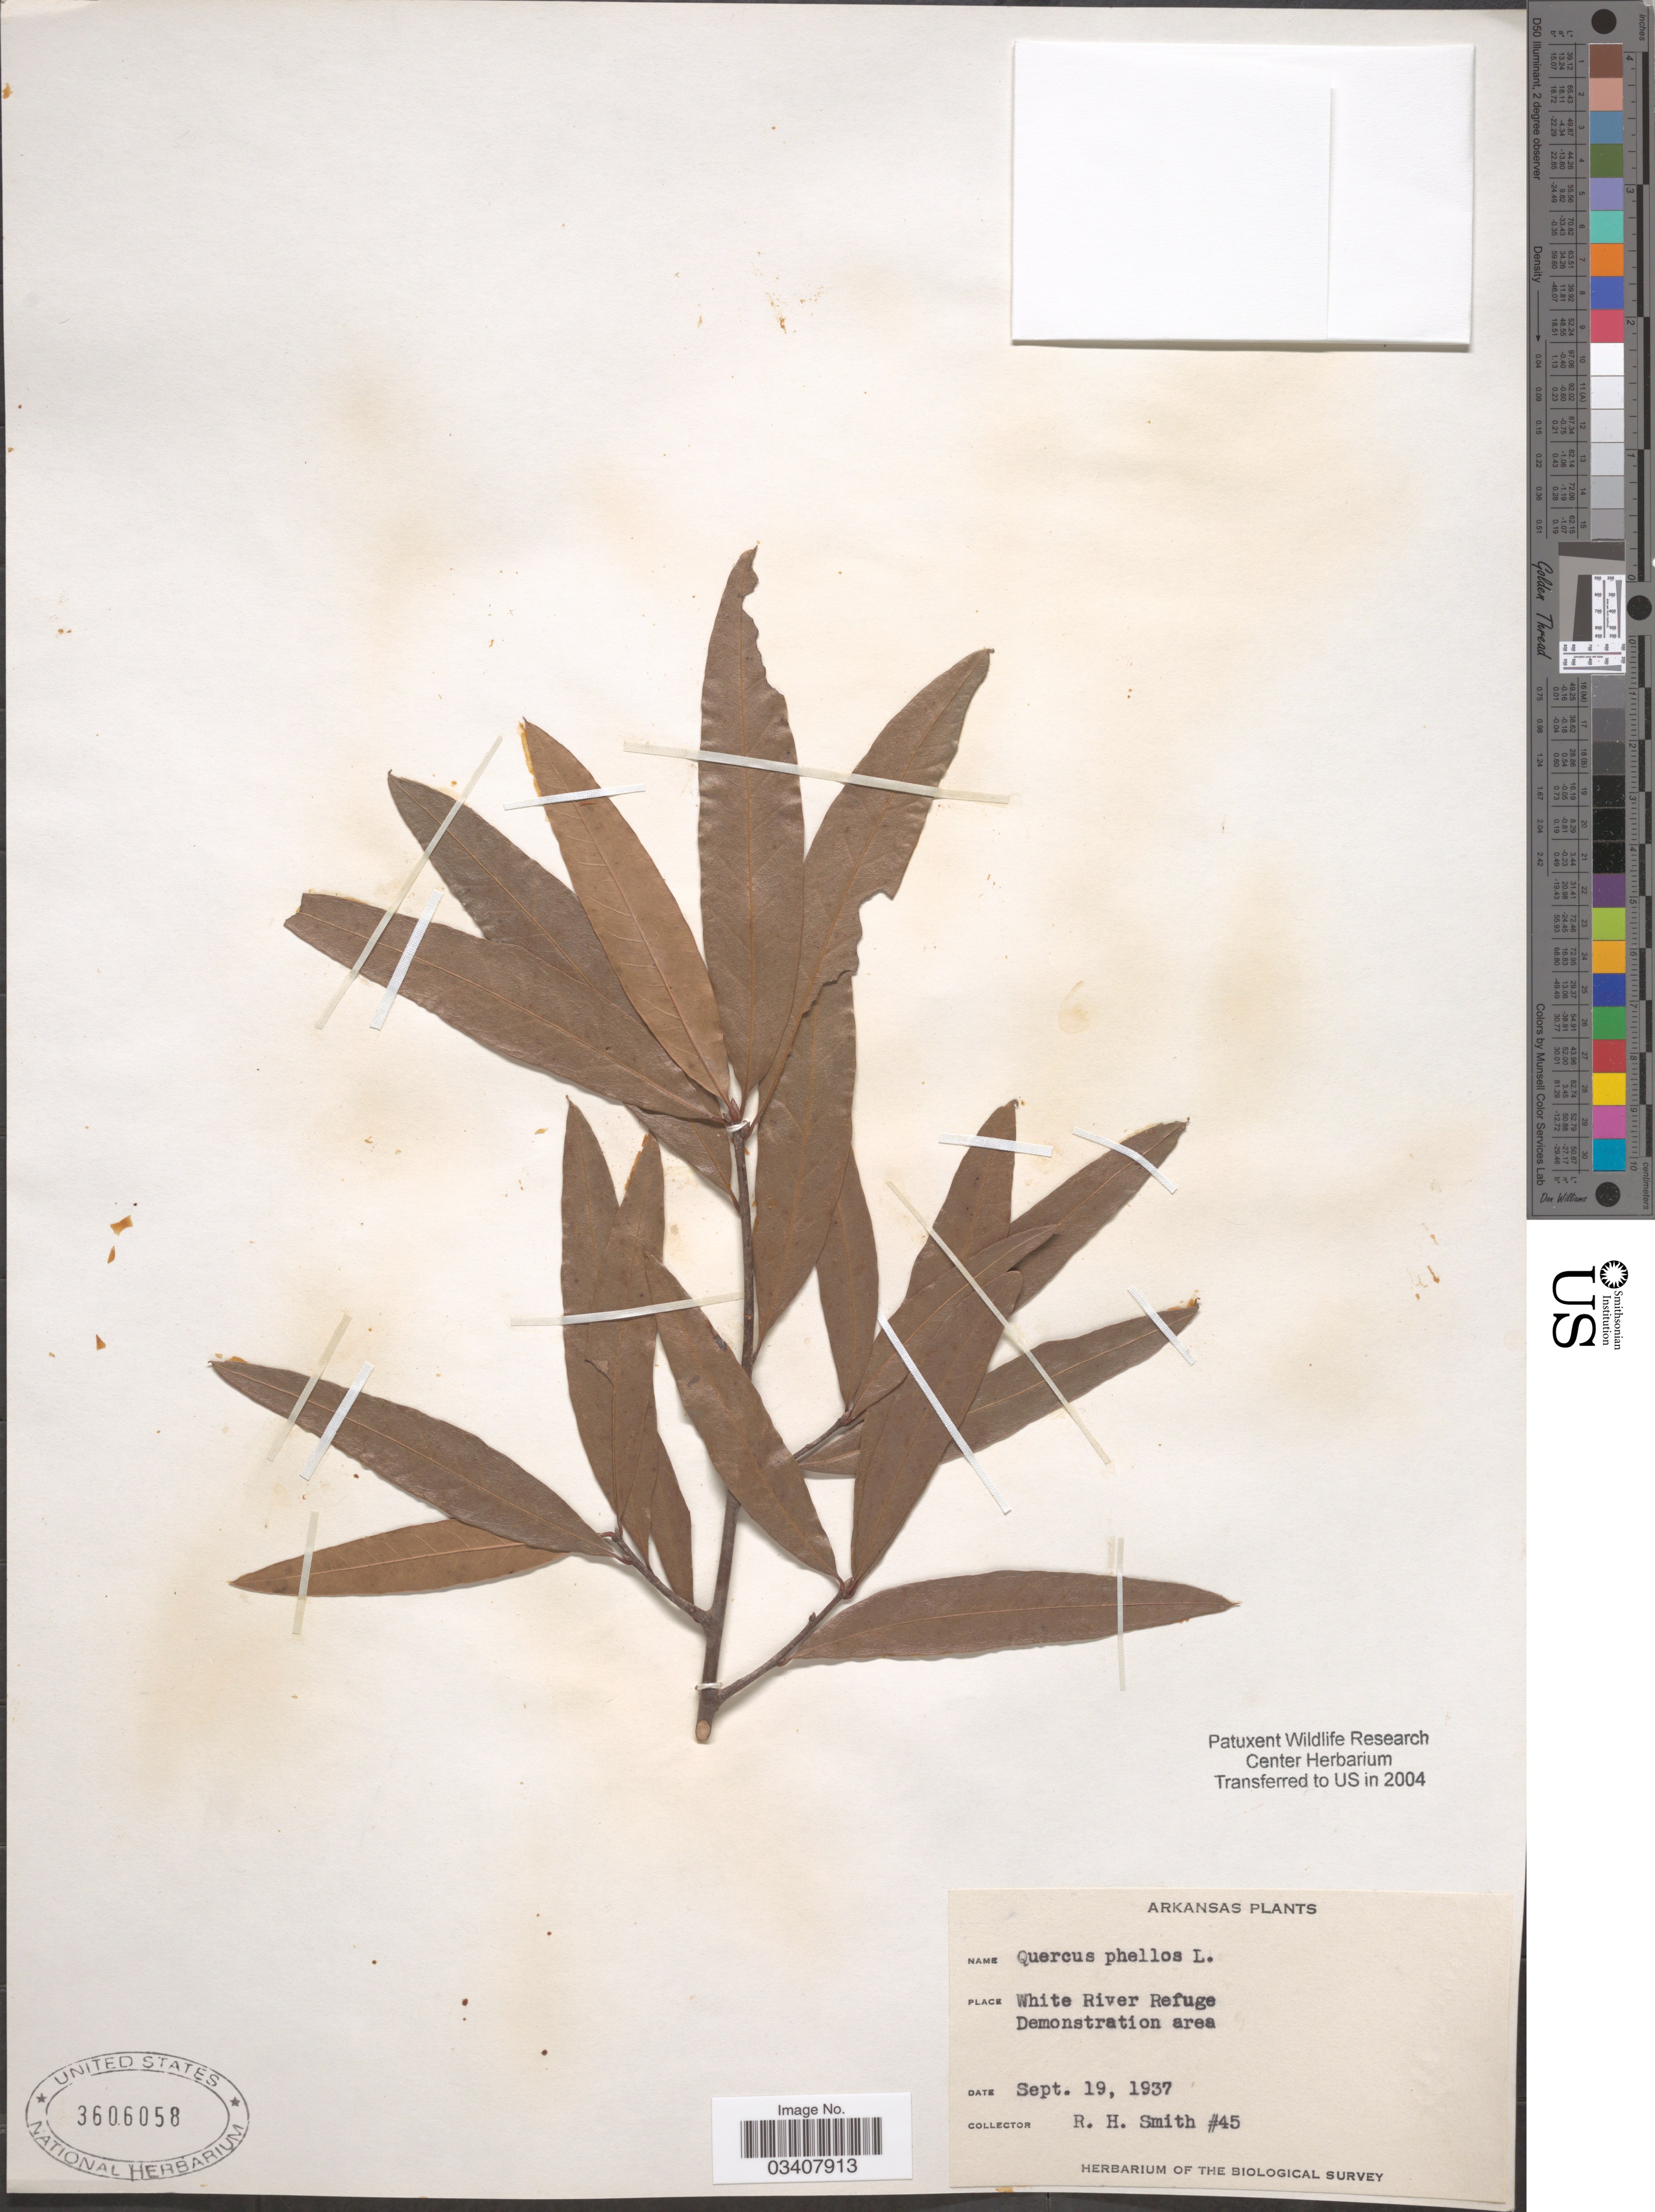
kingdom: Plantae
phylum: Tracheophyta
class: Magnoliopsida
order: Fagales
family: Fagaceae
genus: Quercus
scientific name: Quercus phellos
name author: L.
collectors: R. H. Smith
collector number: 45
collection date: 1937-09-19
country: United States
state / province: Arkansas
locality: White River Refuge Demonstration area.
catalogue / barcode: US 3606058